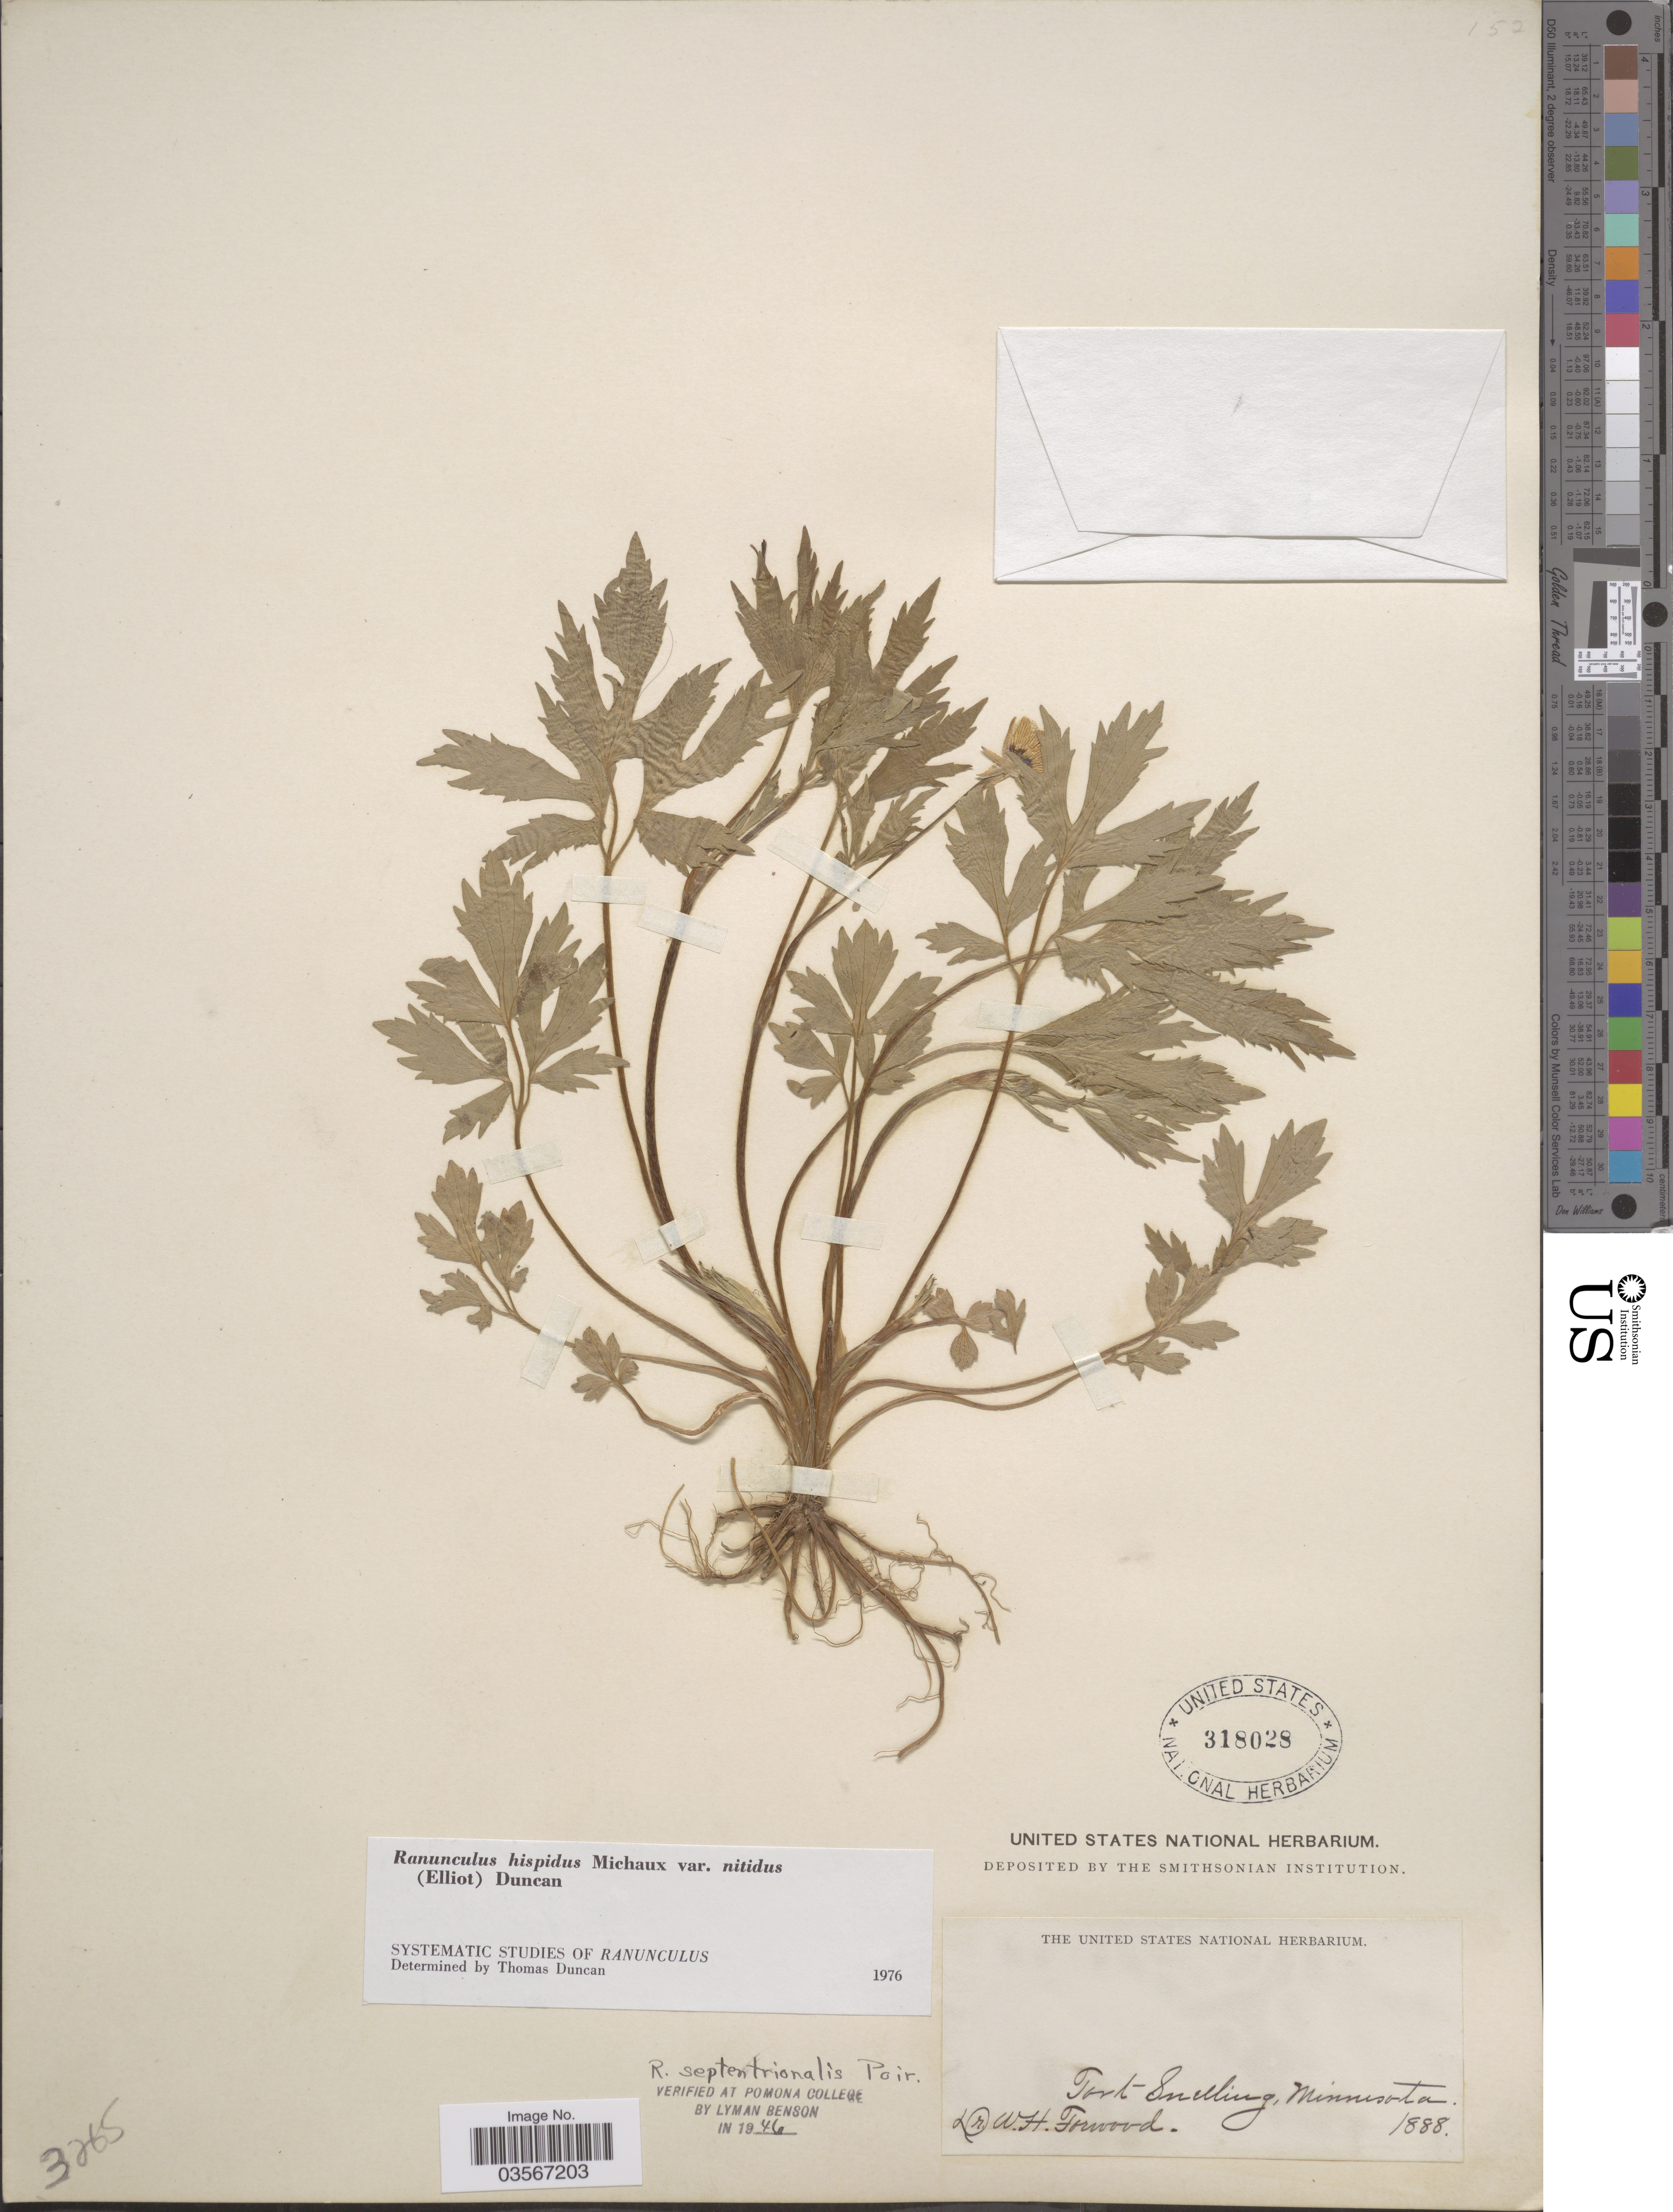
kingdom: Plantae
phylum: Tracheophyta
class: Magnoliopsida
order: Ranunculales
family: Ranunculaceae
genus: Ranunculus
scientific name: Ranunculus hispidus var. nitidus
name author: (Chapm.) T. Duncan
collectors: W. Forwood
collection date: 1888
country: United States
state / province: Minnesota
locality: Fort Snelling.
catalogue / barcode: US 318028